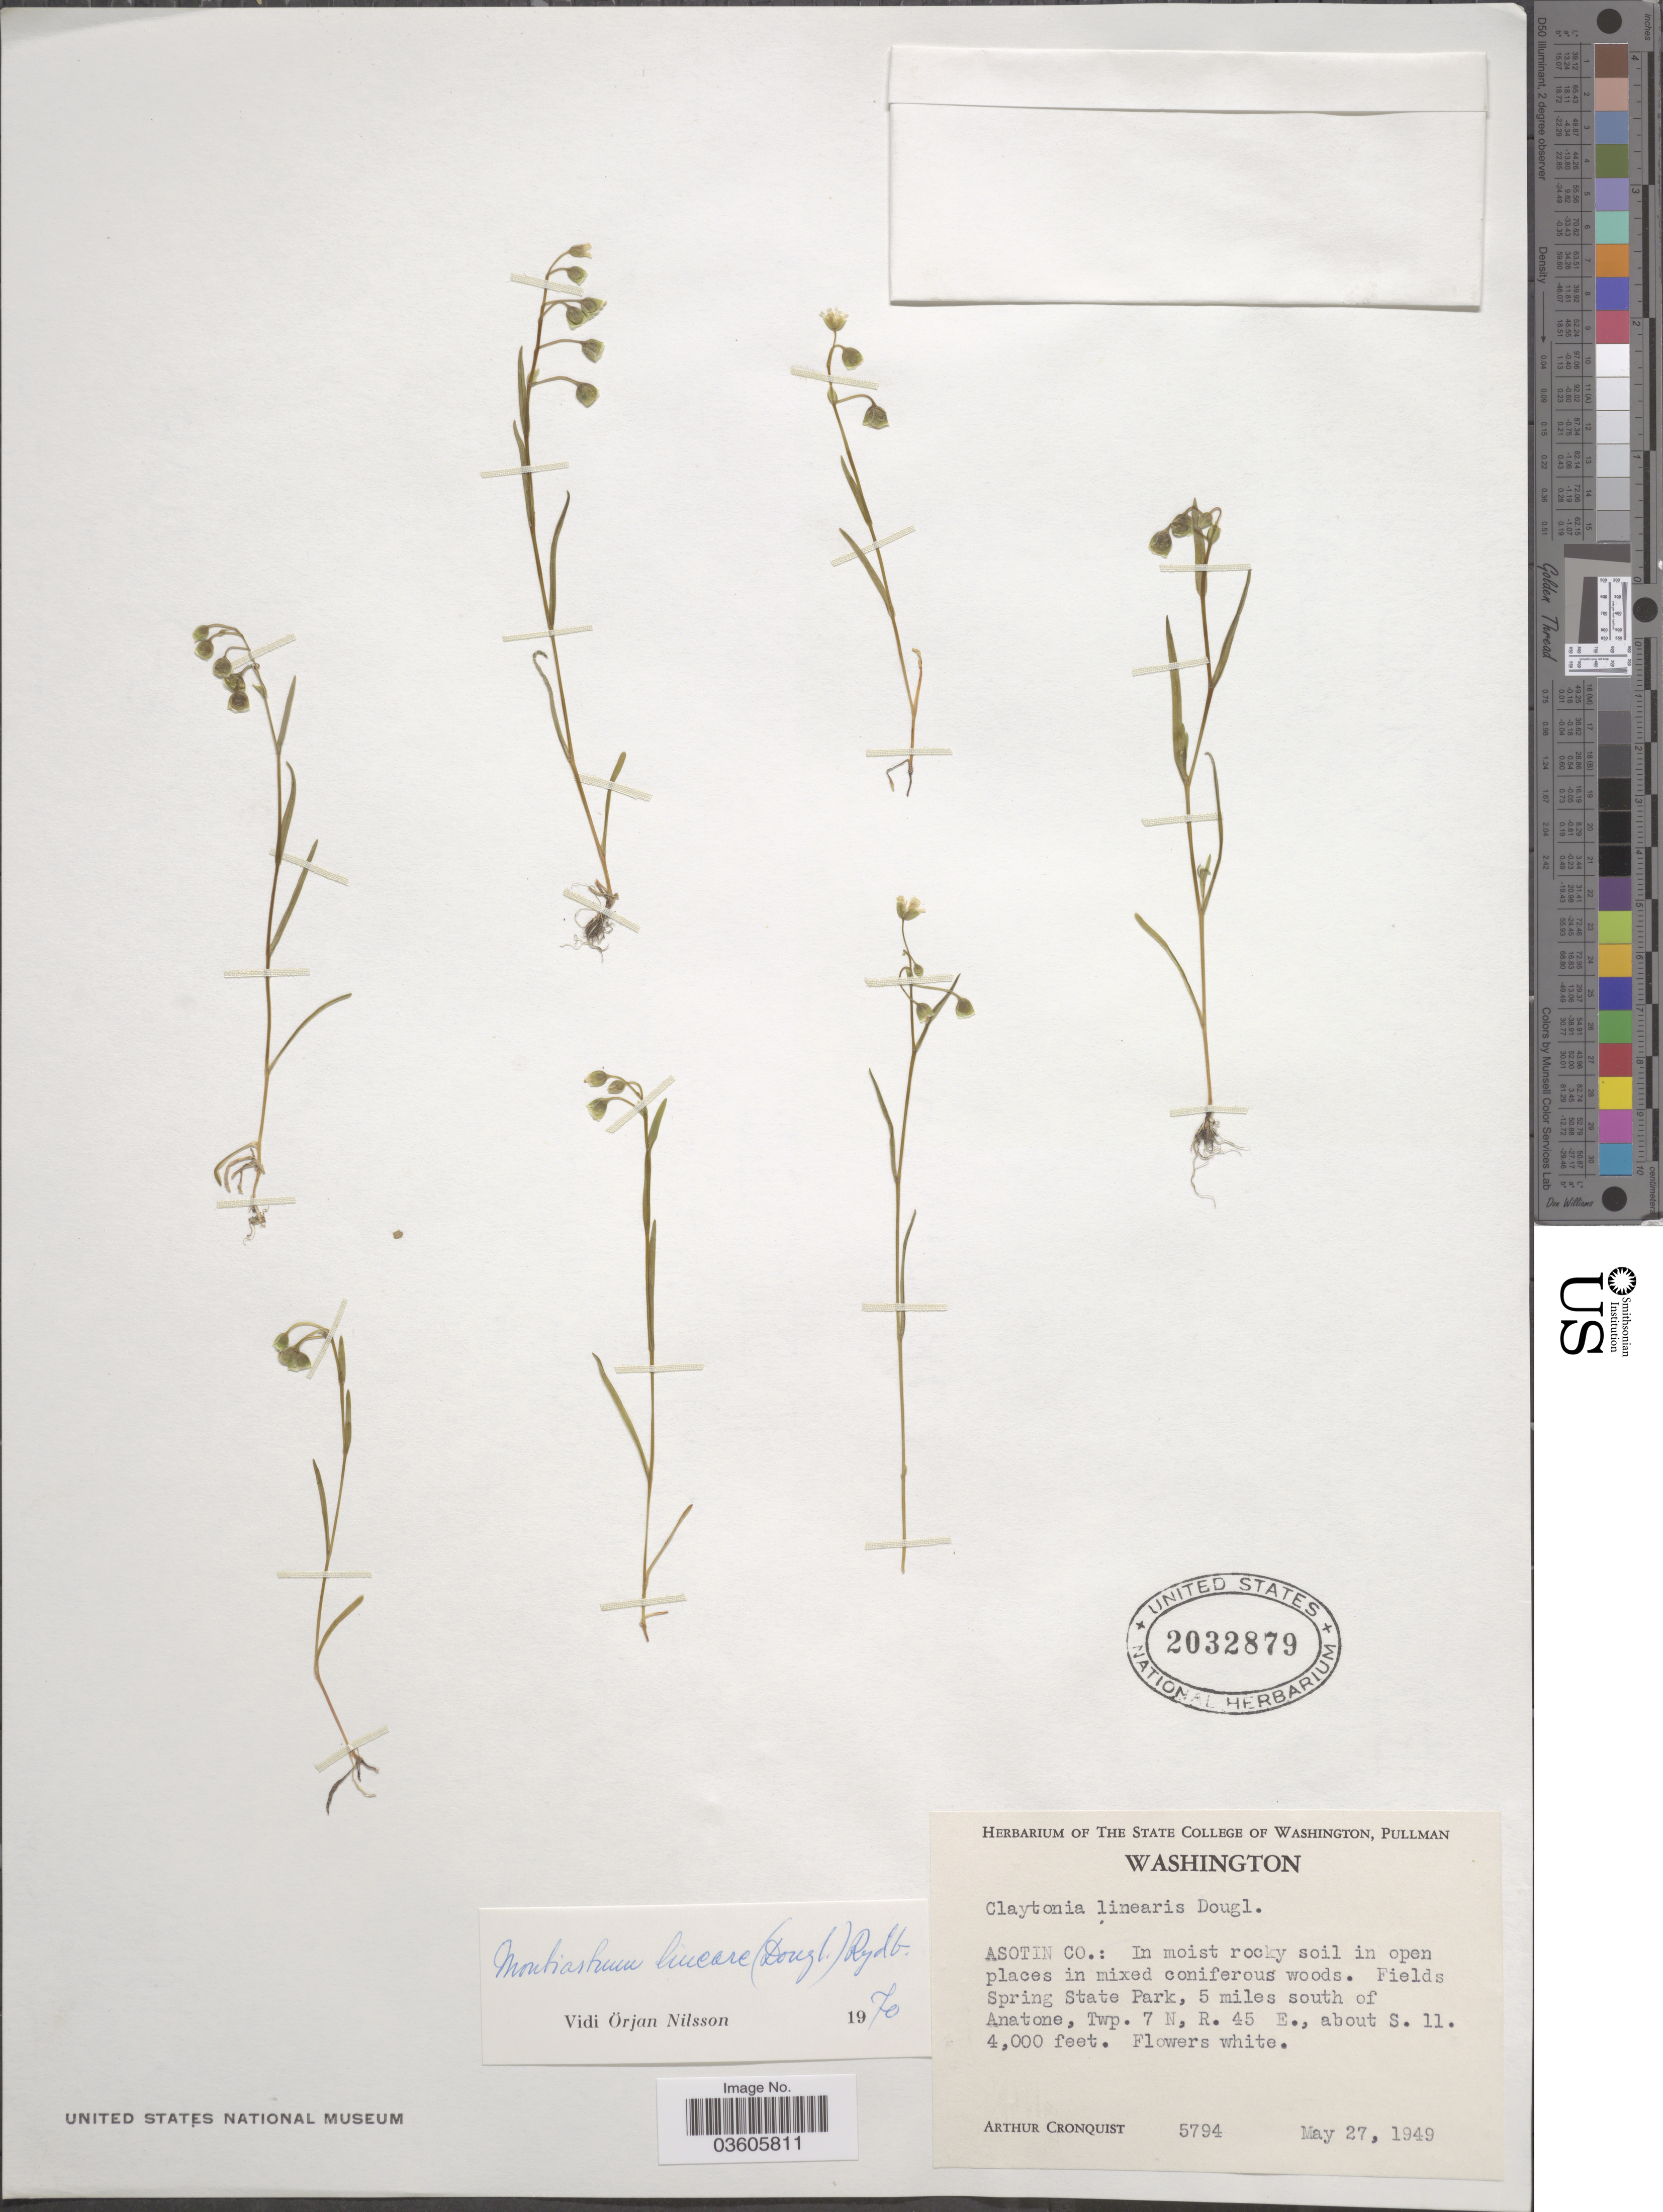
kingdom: Plantae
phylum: Tracheophyta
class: Magnoliopsida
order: Caryophyllales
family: Montiaceae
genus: Montia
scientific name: Montia linearis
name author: (Douglas) Greene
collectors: A. J. Cronquist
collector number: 5794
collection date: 1949-05-27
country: United States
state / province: Washington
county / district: Asotin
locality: Asotin Co.: Fields Spring State Park, 5 miles south of Anatone, Twp. 7 N, R. 45 E., about S. 11.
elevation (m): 1219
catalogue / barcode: US 2032879